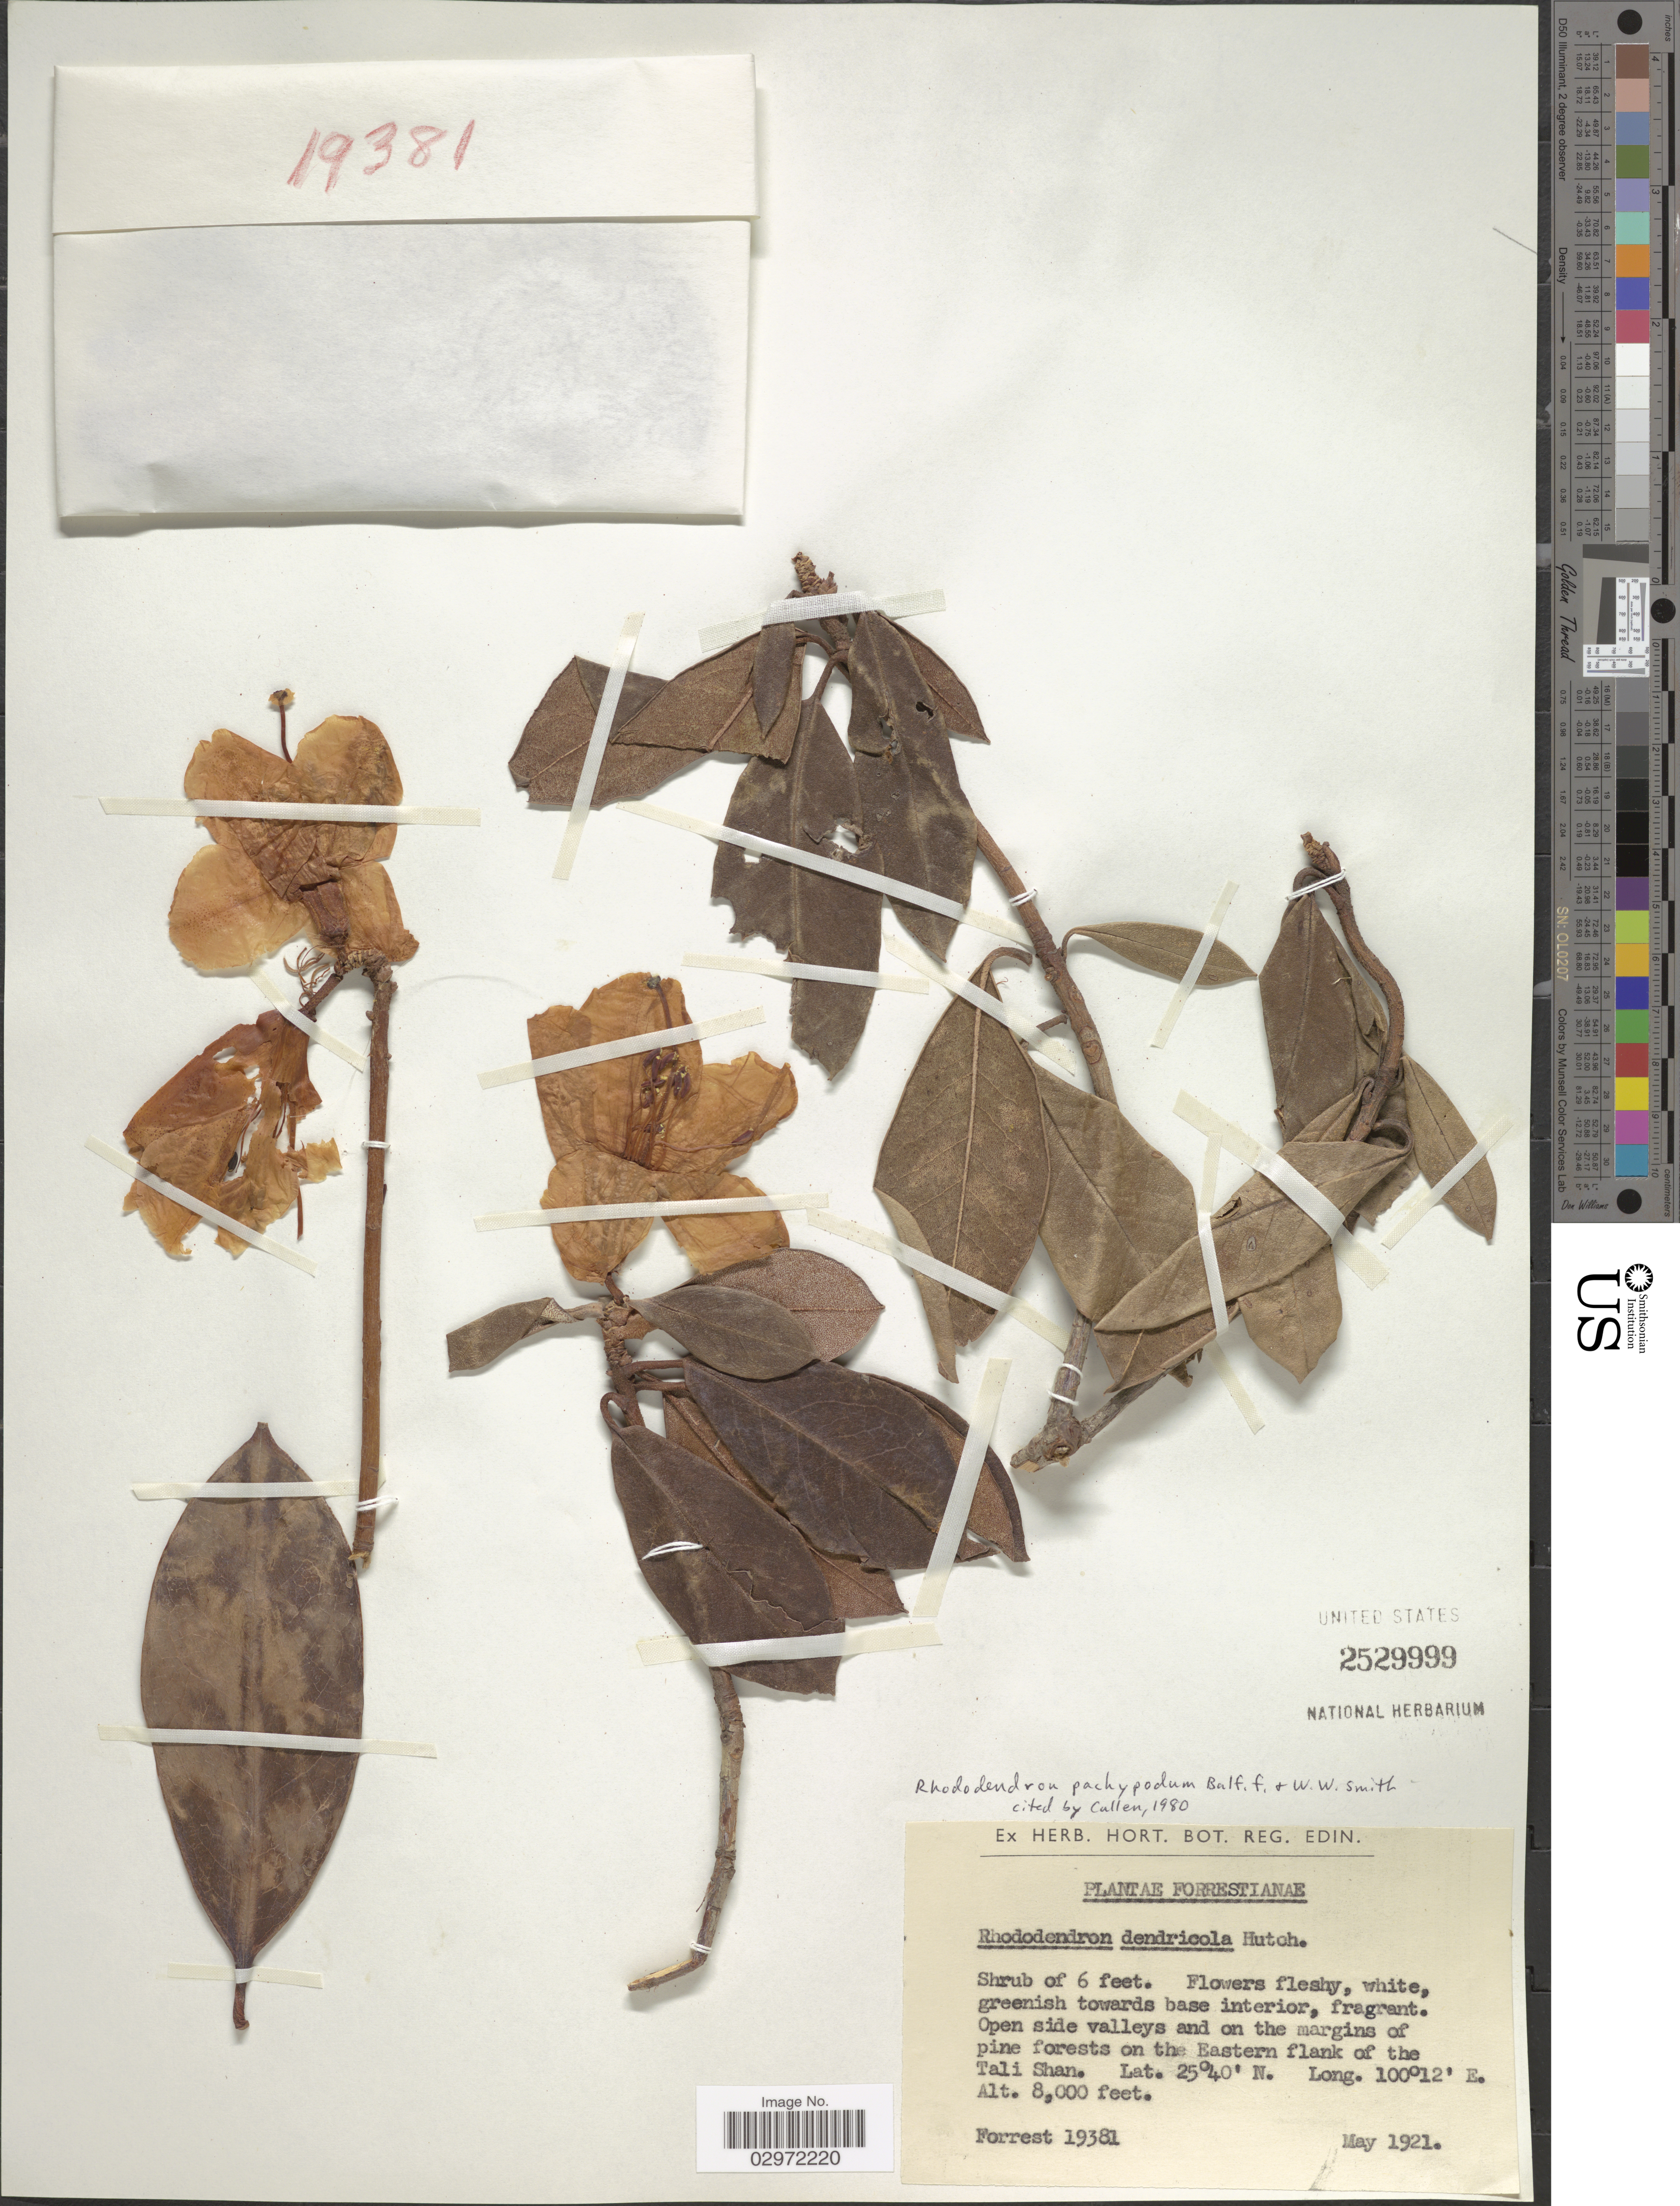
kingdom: Plantae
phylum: Tracheophyta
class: Magnoliopsida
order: Ericales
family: Ericaceae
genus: Rhododendron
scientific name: Rhododendron pachypodum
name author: Balf. f. & W.W. Sm.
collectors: -. Forrest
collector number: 19381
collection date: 1921-05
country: China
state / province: Yunnan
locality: Open side valleys and on the margins of pine forests on the Eastern flank of the Tali Shan.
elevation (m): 2438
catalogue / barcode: US 2529999